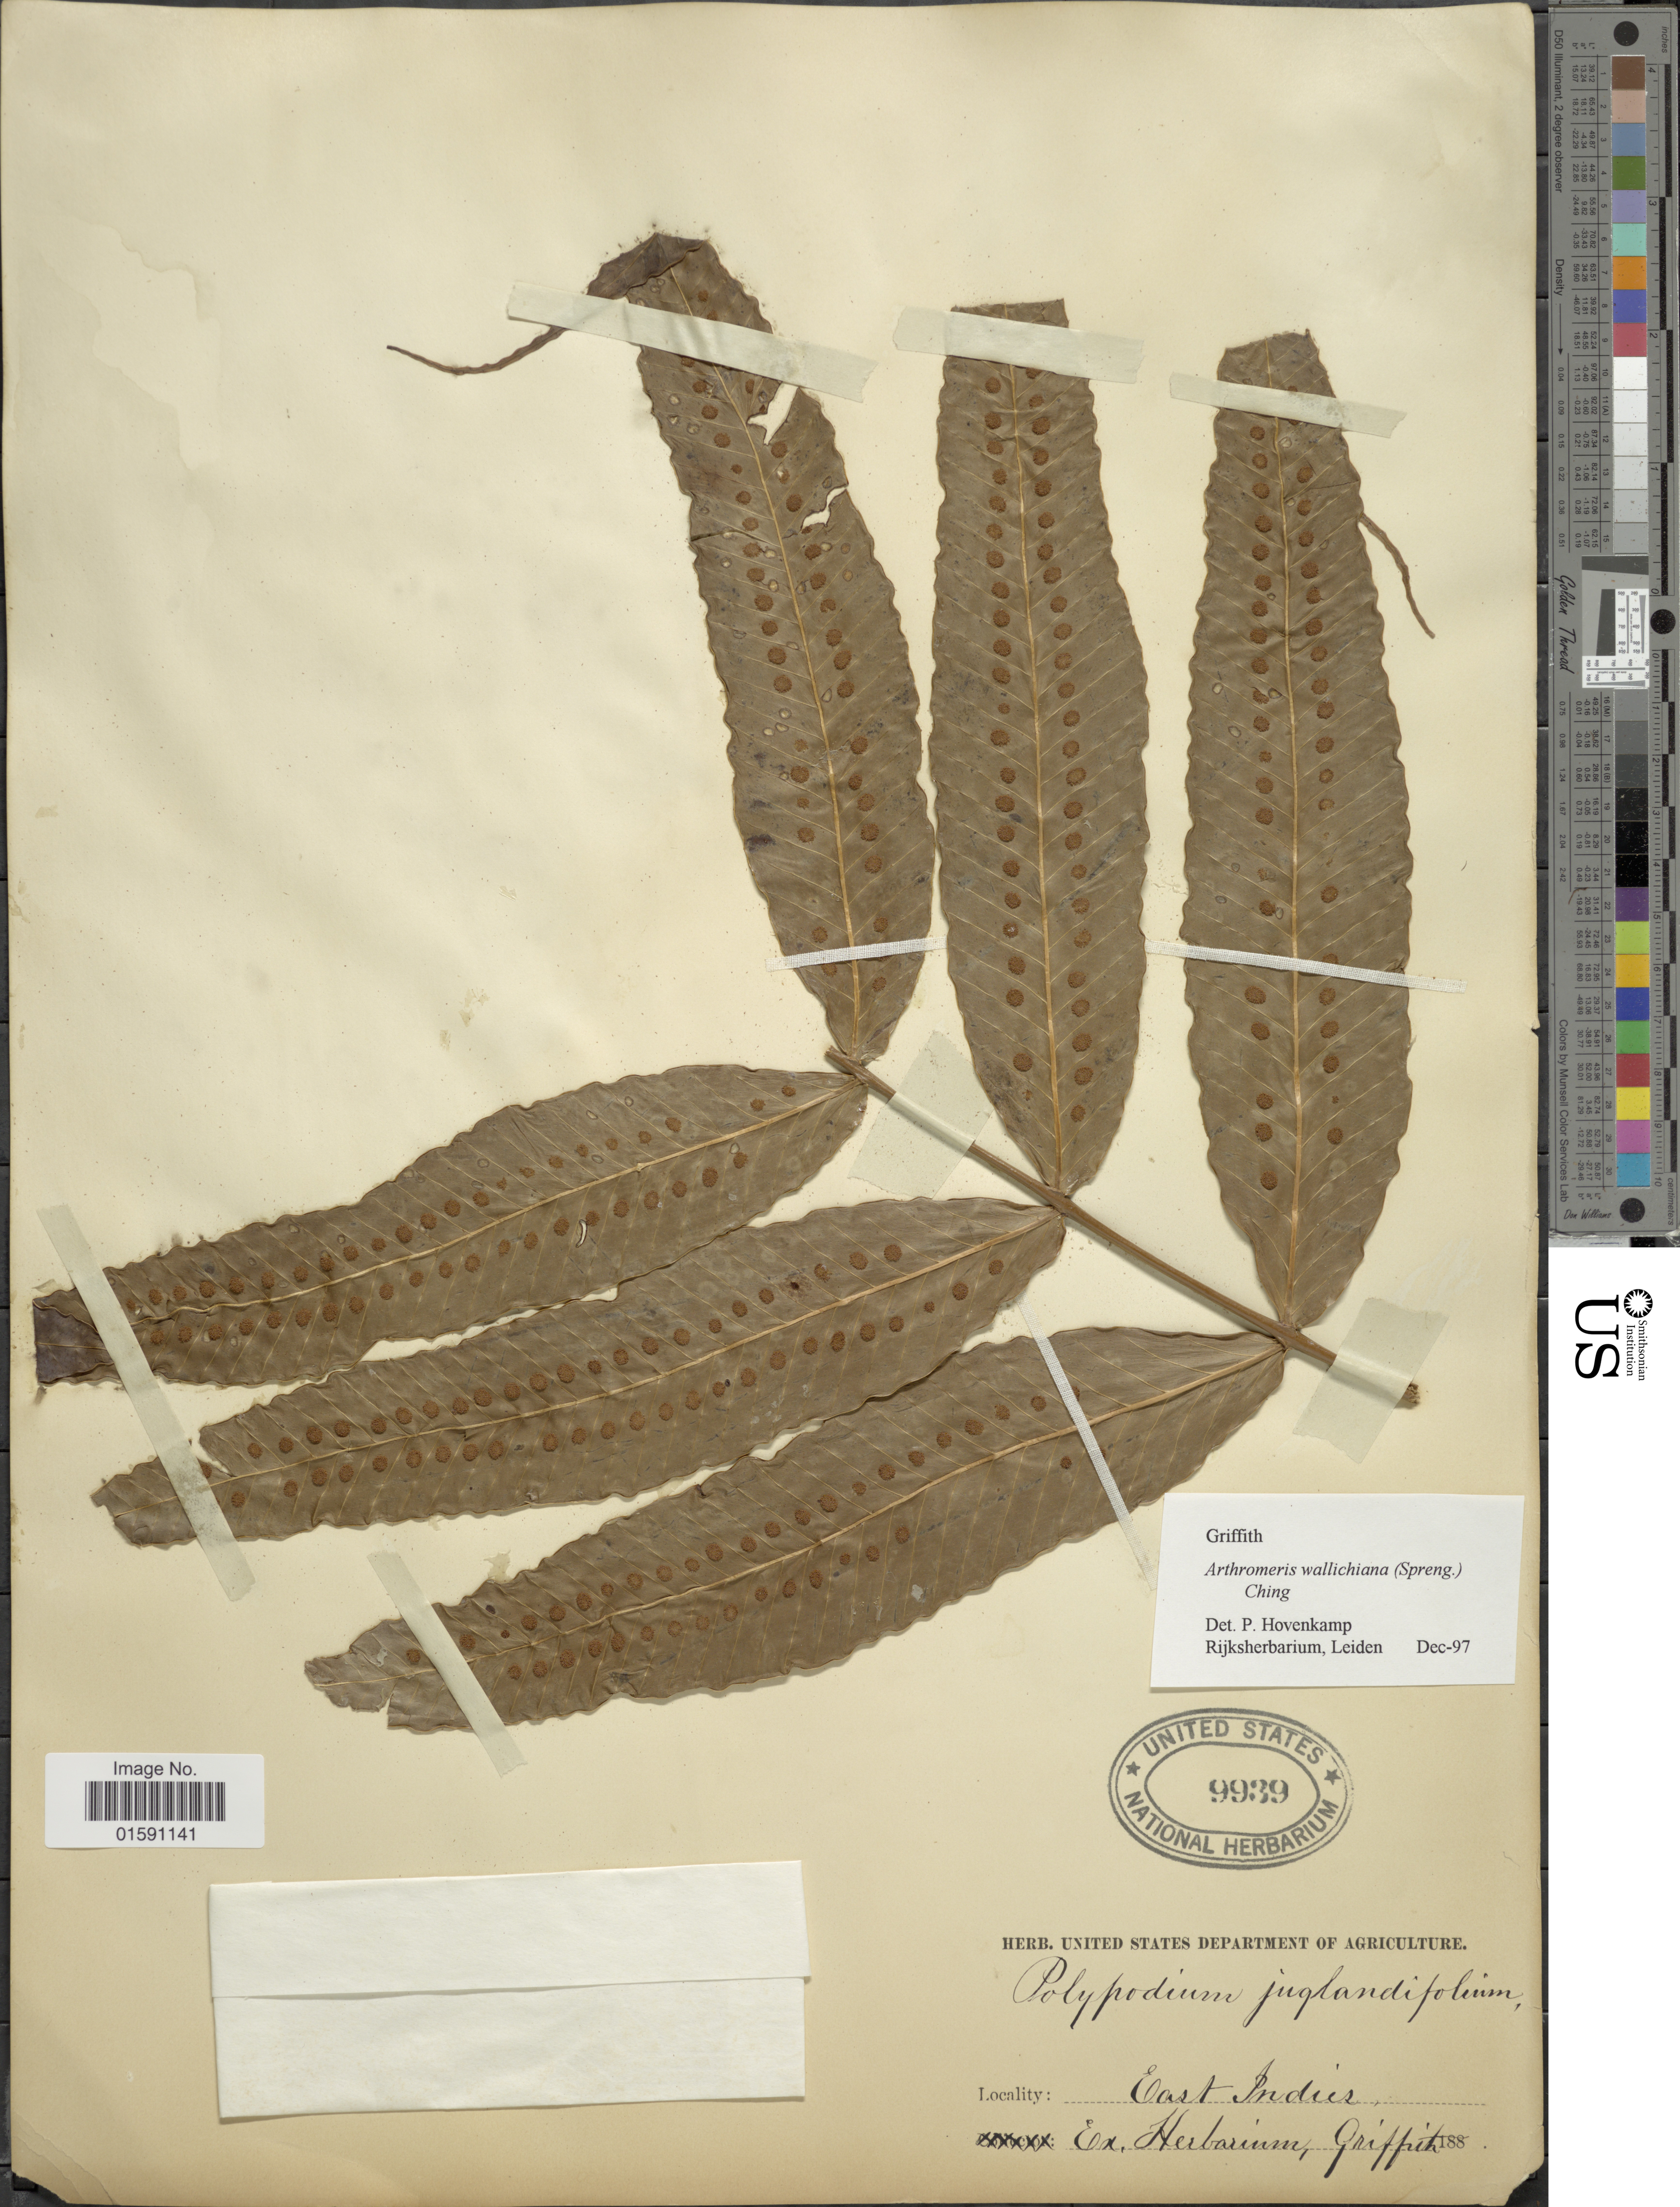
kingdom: Plantae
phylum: Tracheophyta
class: Polypodiopsida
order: Polypodiales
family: Polypodiaceae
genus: Arthromeris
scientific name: Arthromeris wallichiana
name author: (Spreng.) Ching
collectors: ex herb. Griffith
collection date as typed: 188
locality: East Indies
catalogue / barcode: US 9939